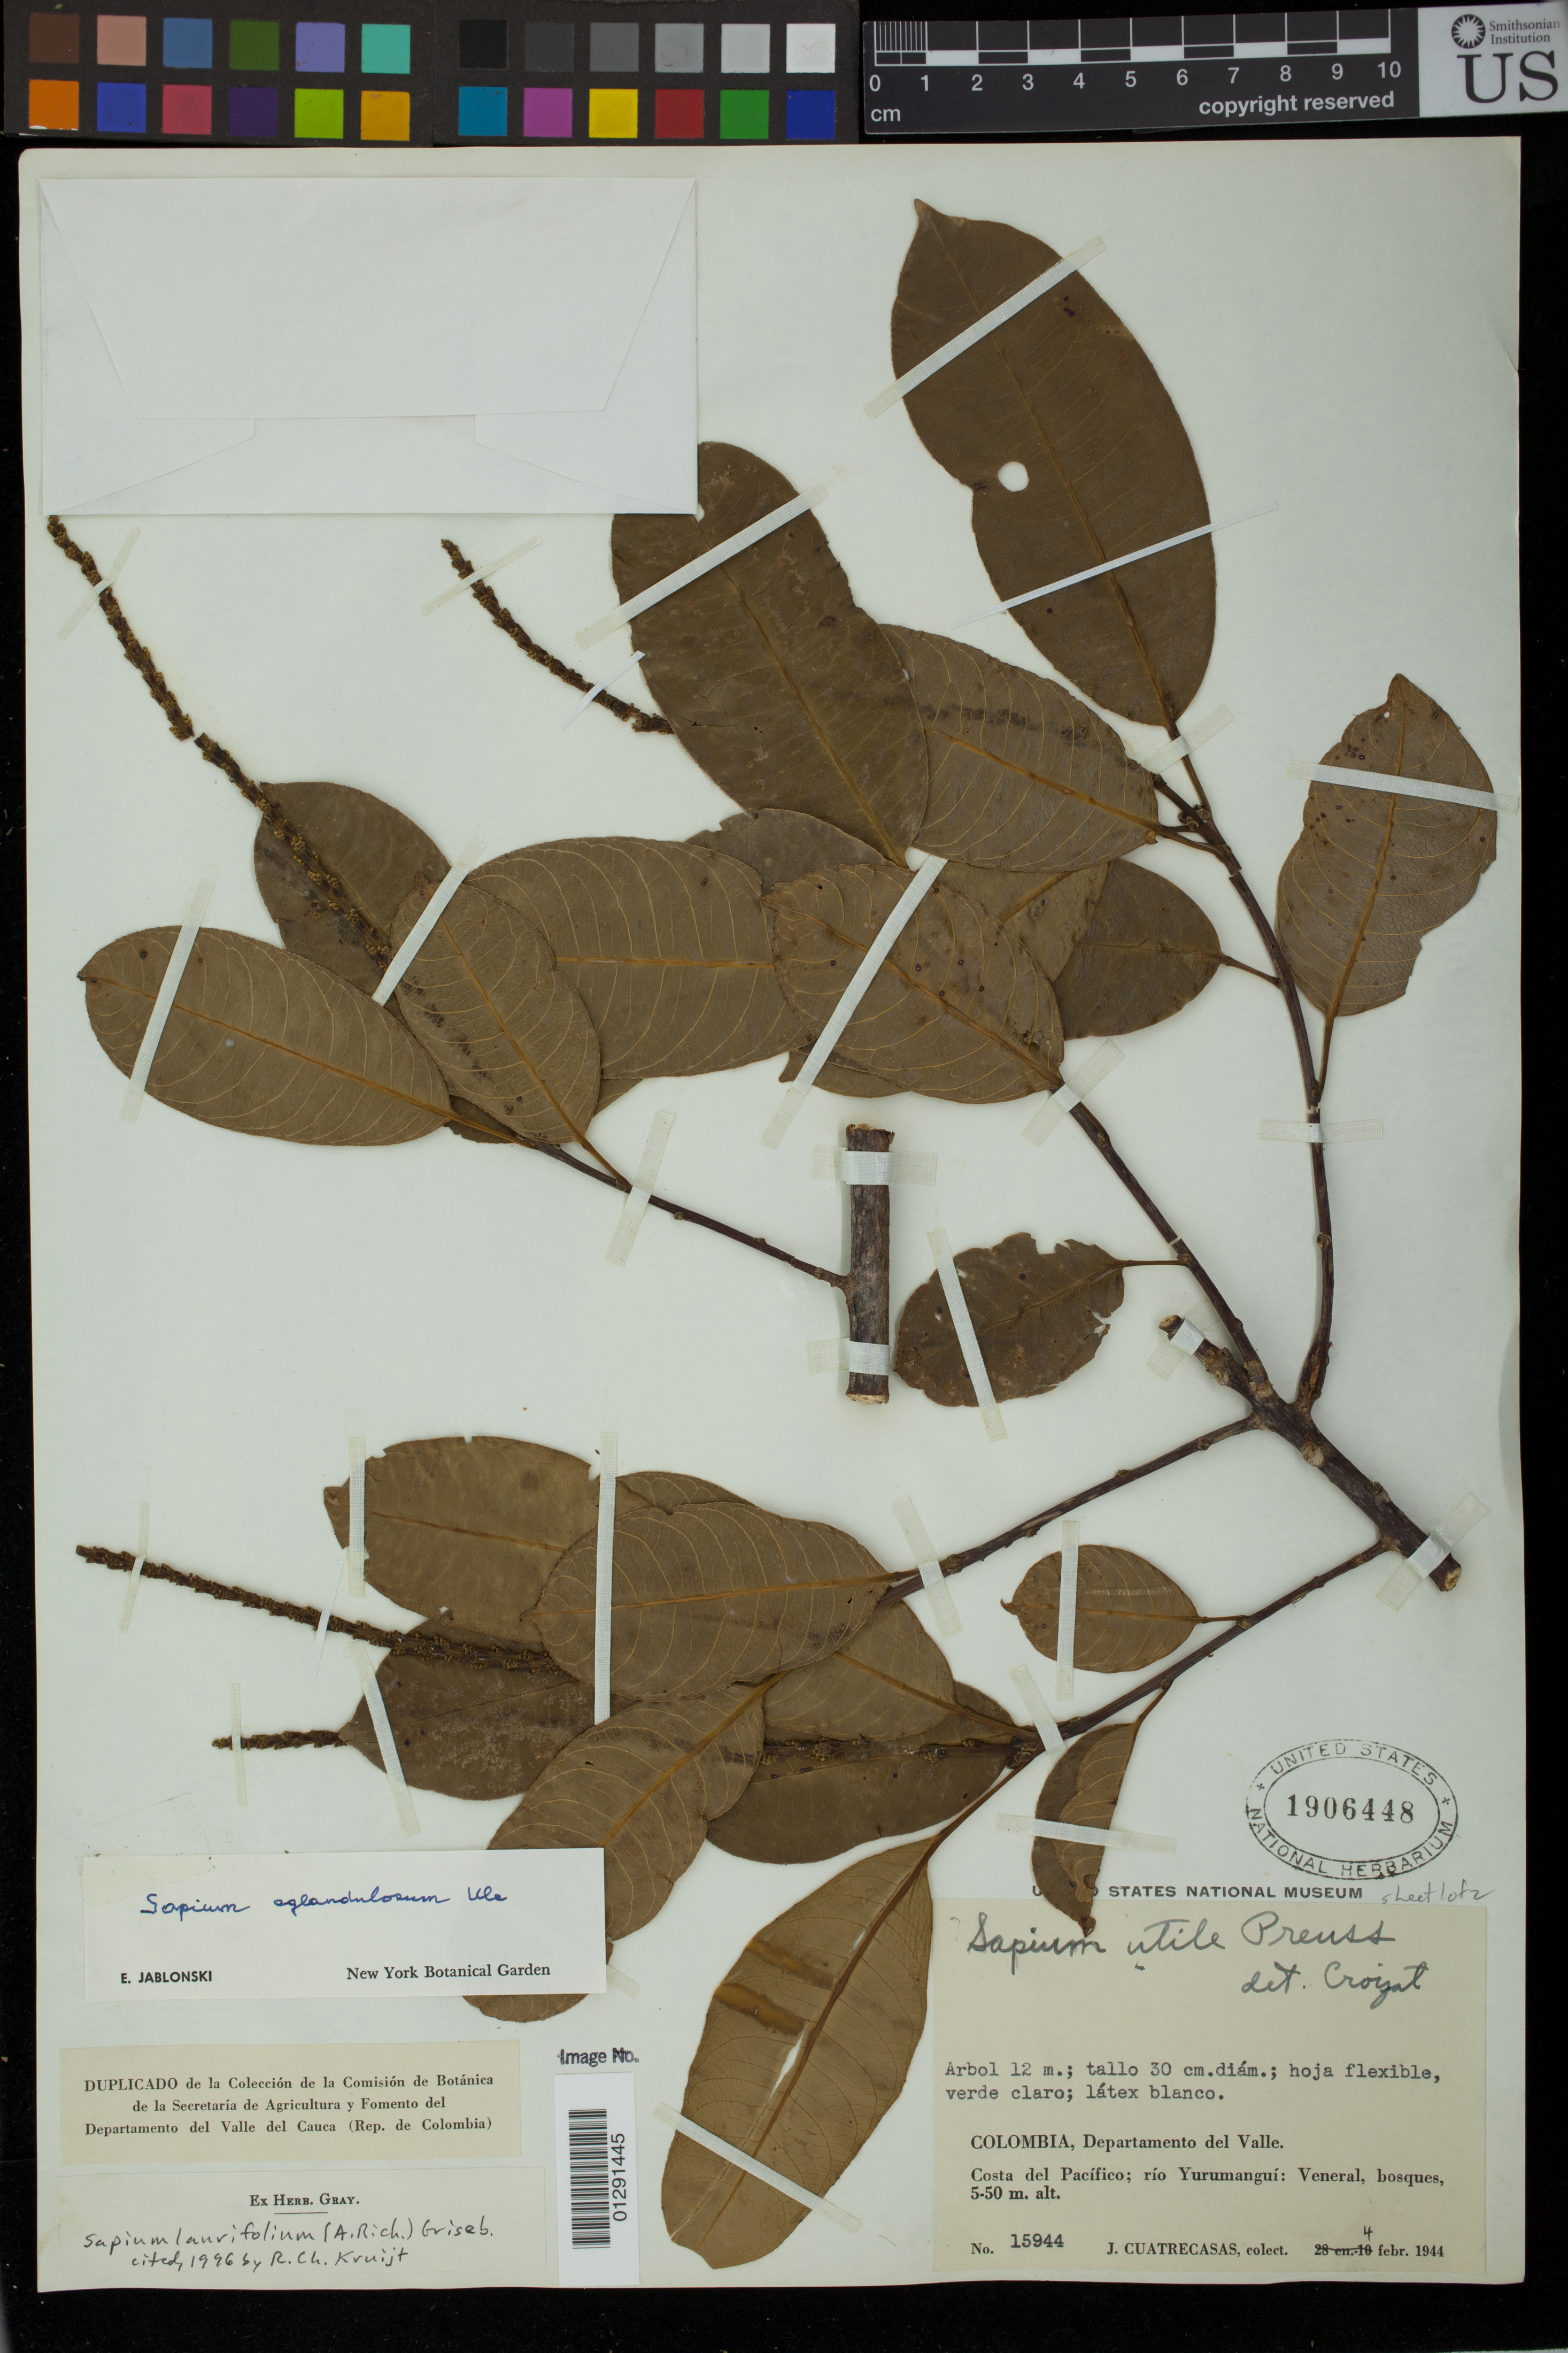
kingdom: Plantae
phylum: Tracheophyta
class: Magnoliopsida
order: Malpighiales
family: Euphorbiaceae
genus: Sapium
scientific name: Sapium lauriflorum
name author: (A. Rich.) Griseb.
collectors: J. Cuatrecasas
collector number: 15944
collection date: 1944-02-04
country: Colombia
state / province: Valle del Cauca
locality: Costa del Pacifico: rio Yurumangui: Veneral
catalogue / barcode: US 1906448